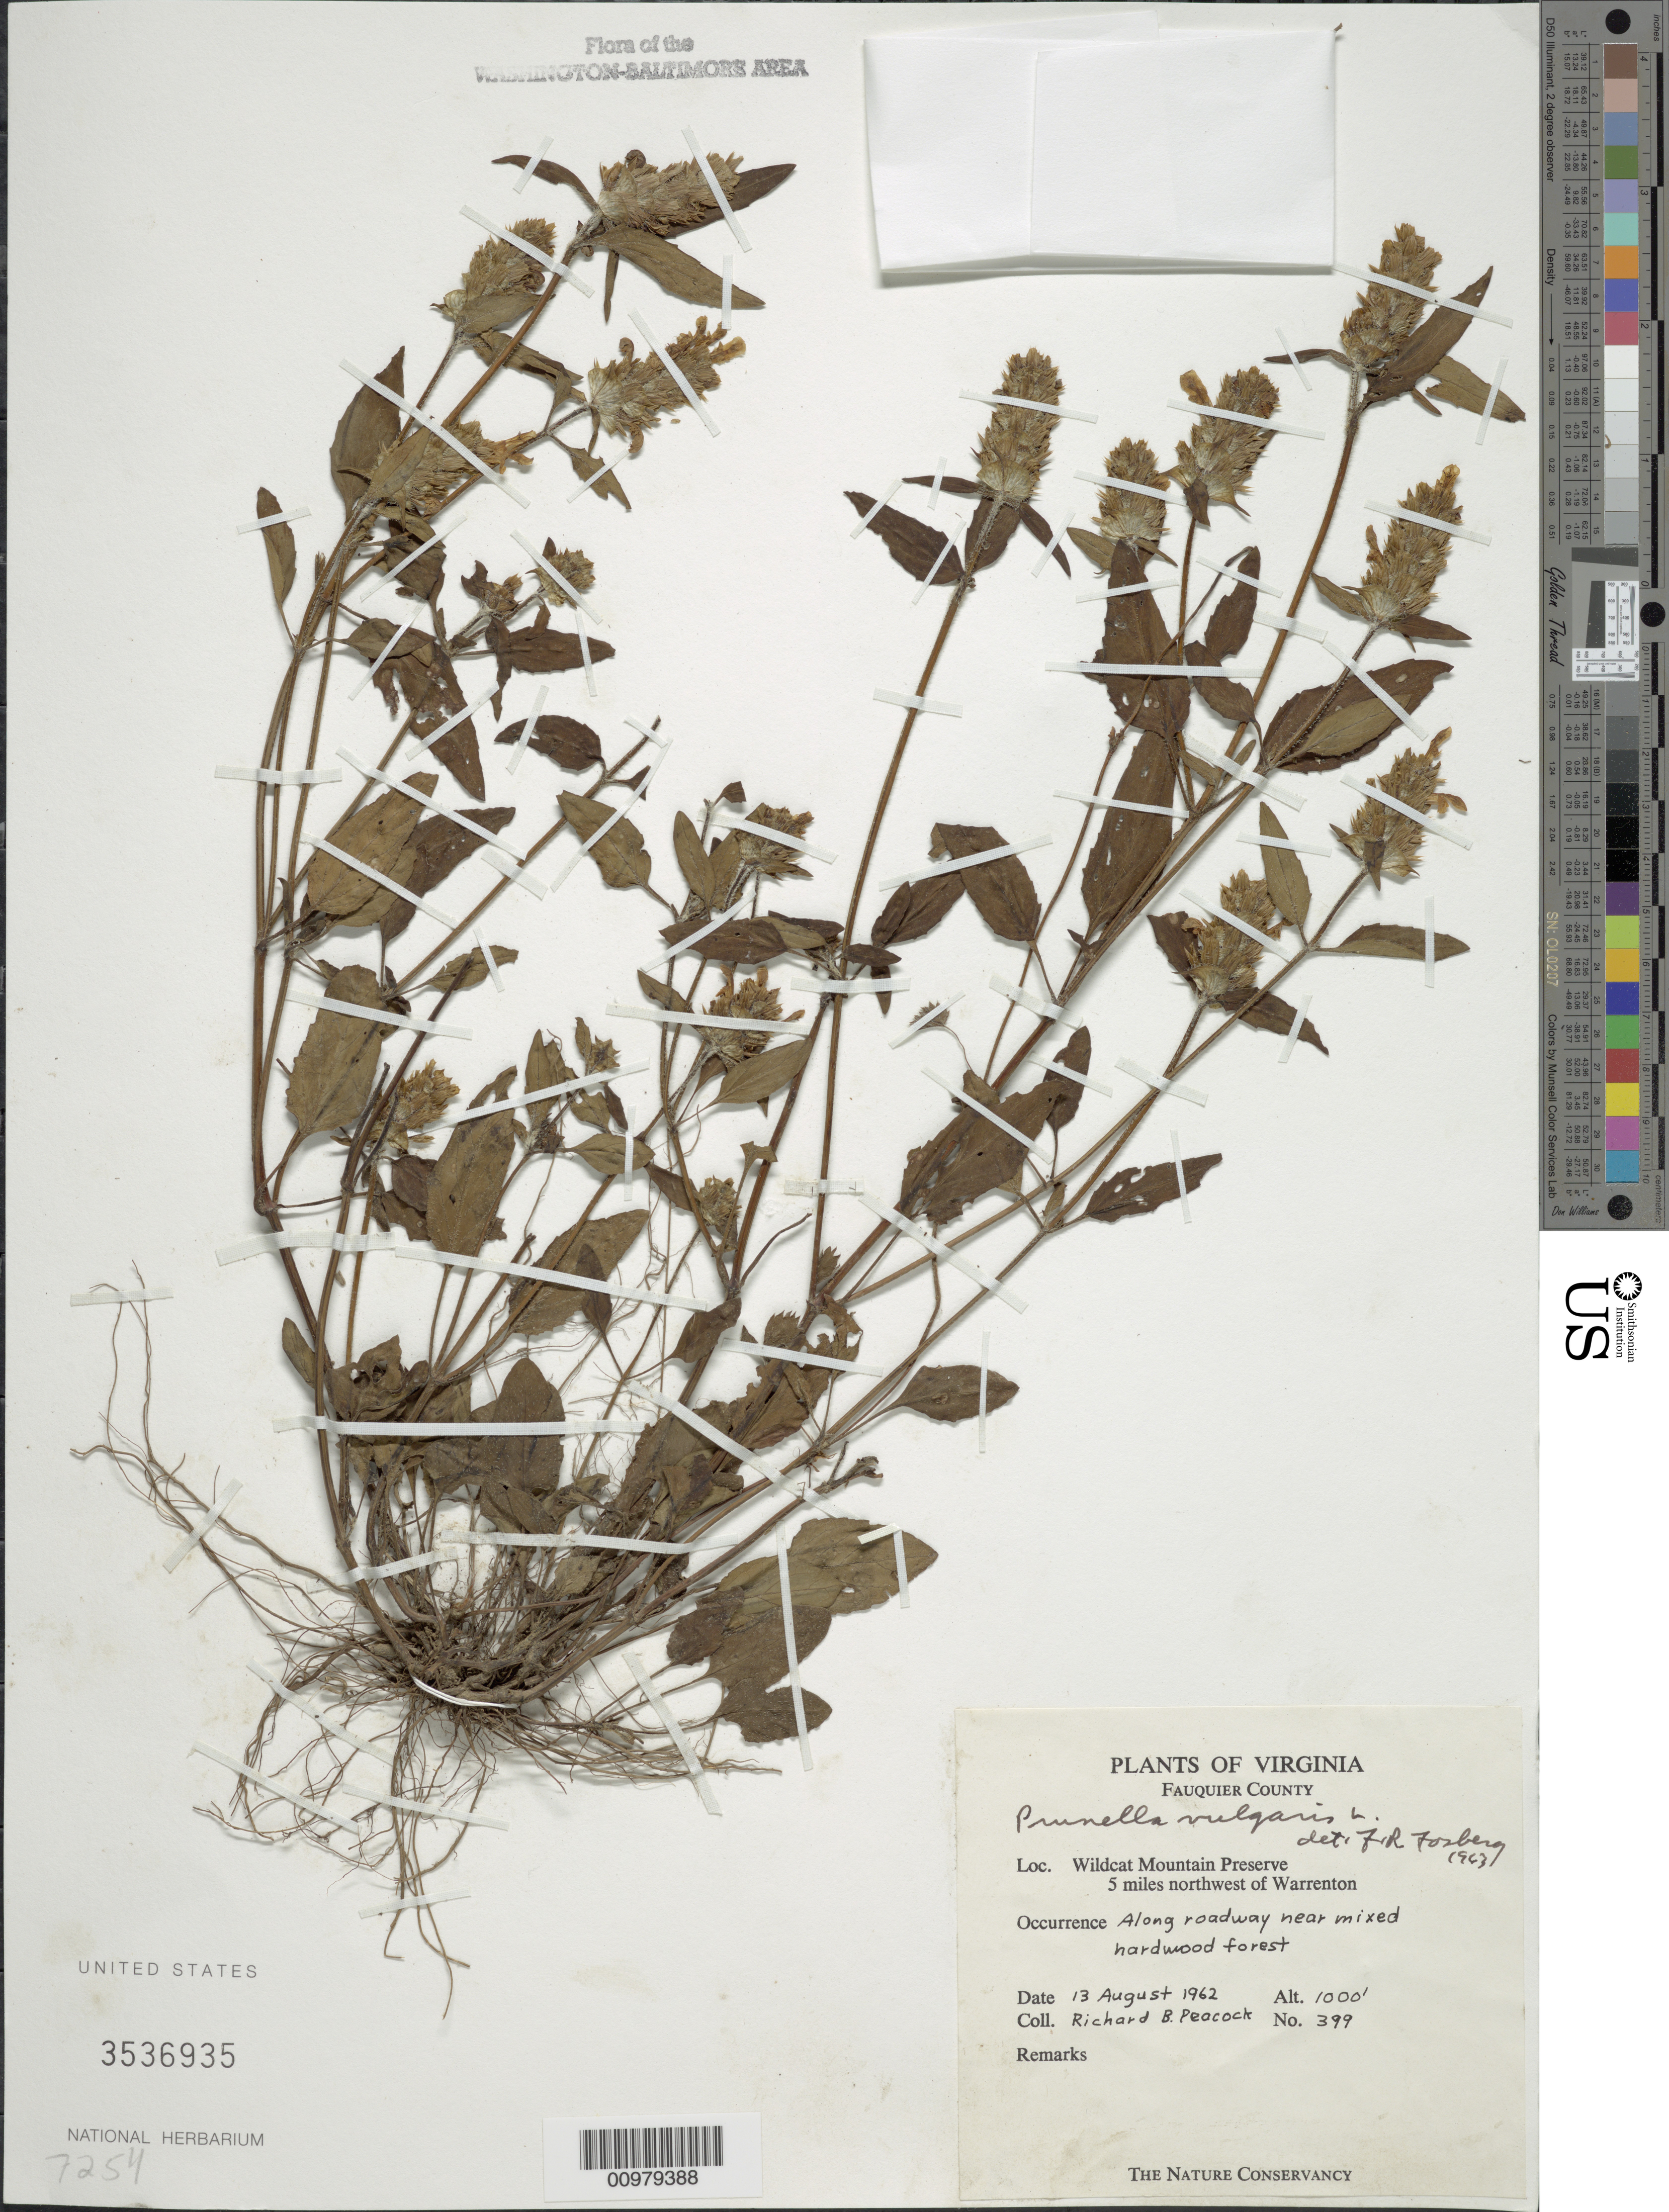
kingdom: Plantae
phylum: Tracheophyta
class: Magnoliopsida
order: Lamiales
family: Lamiaceae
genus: Prunella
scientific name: Prunella vulgaris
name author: L.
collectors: R. Peacock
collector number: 399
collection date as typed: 13 Aug 1962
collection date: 1962-08-13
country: United States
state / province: Virginia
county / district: Fauquier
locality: Wildcat Mountain Preserve, 5 miles NW of Warrenton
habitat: along roadway near mixed hardwood forest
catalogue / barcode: US 3536935